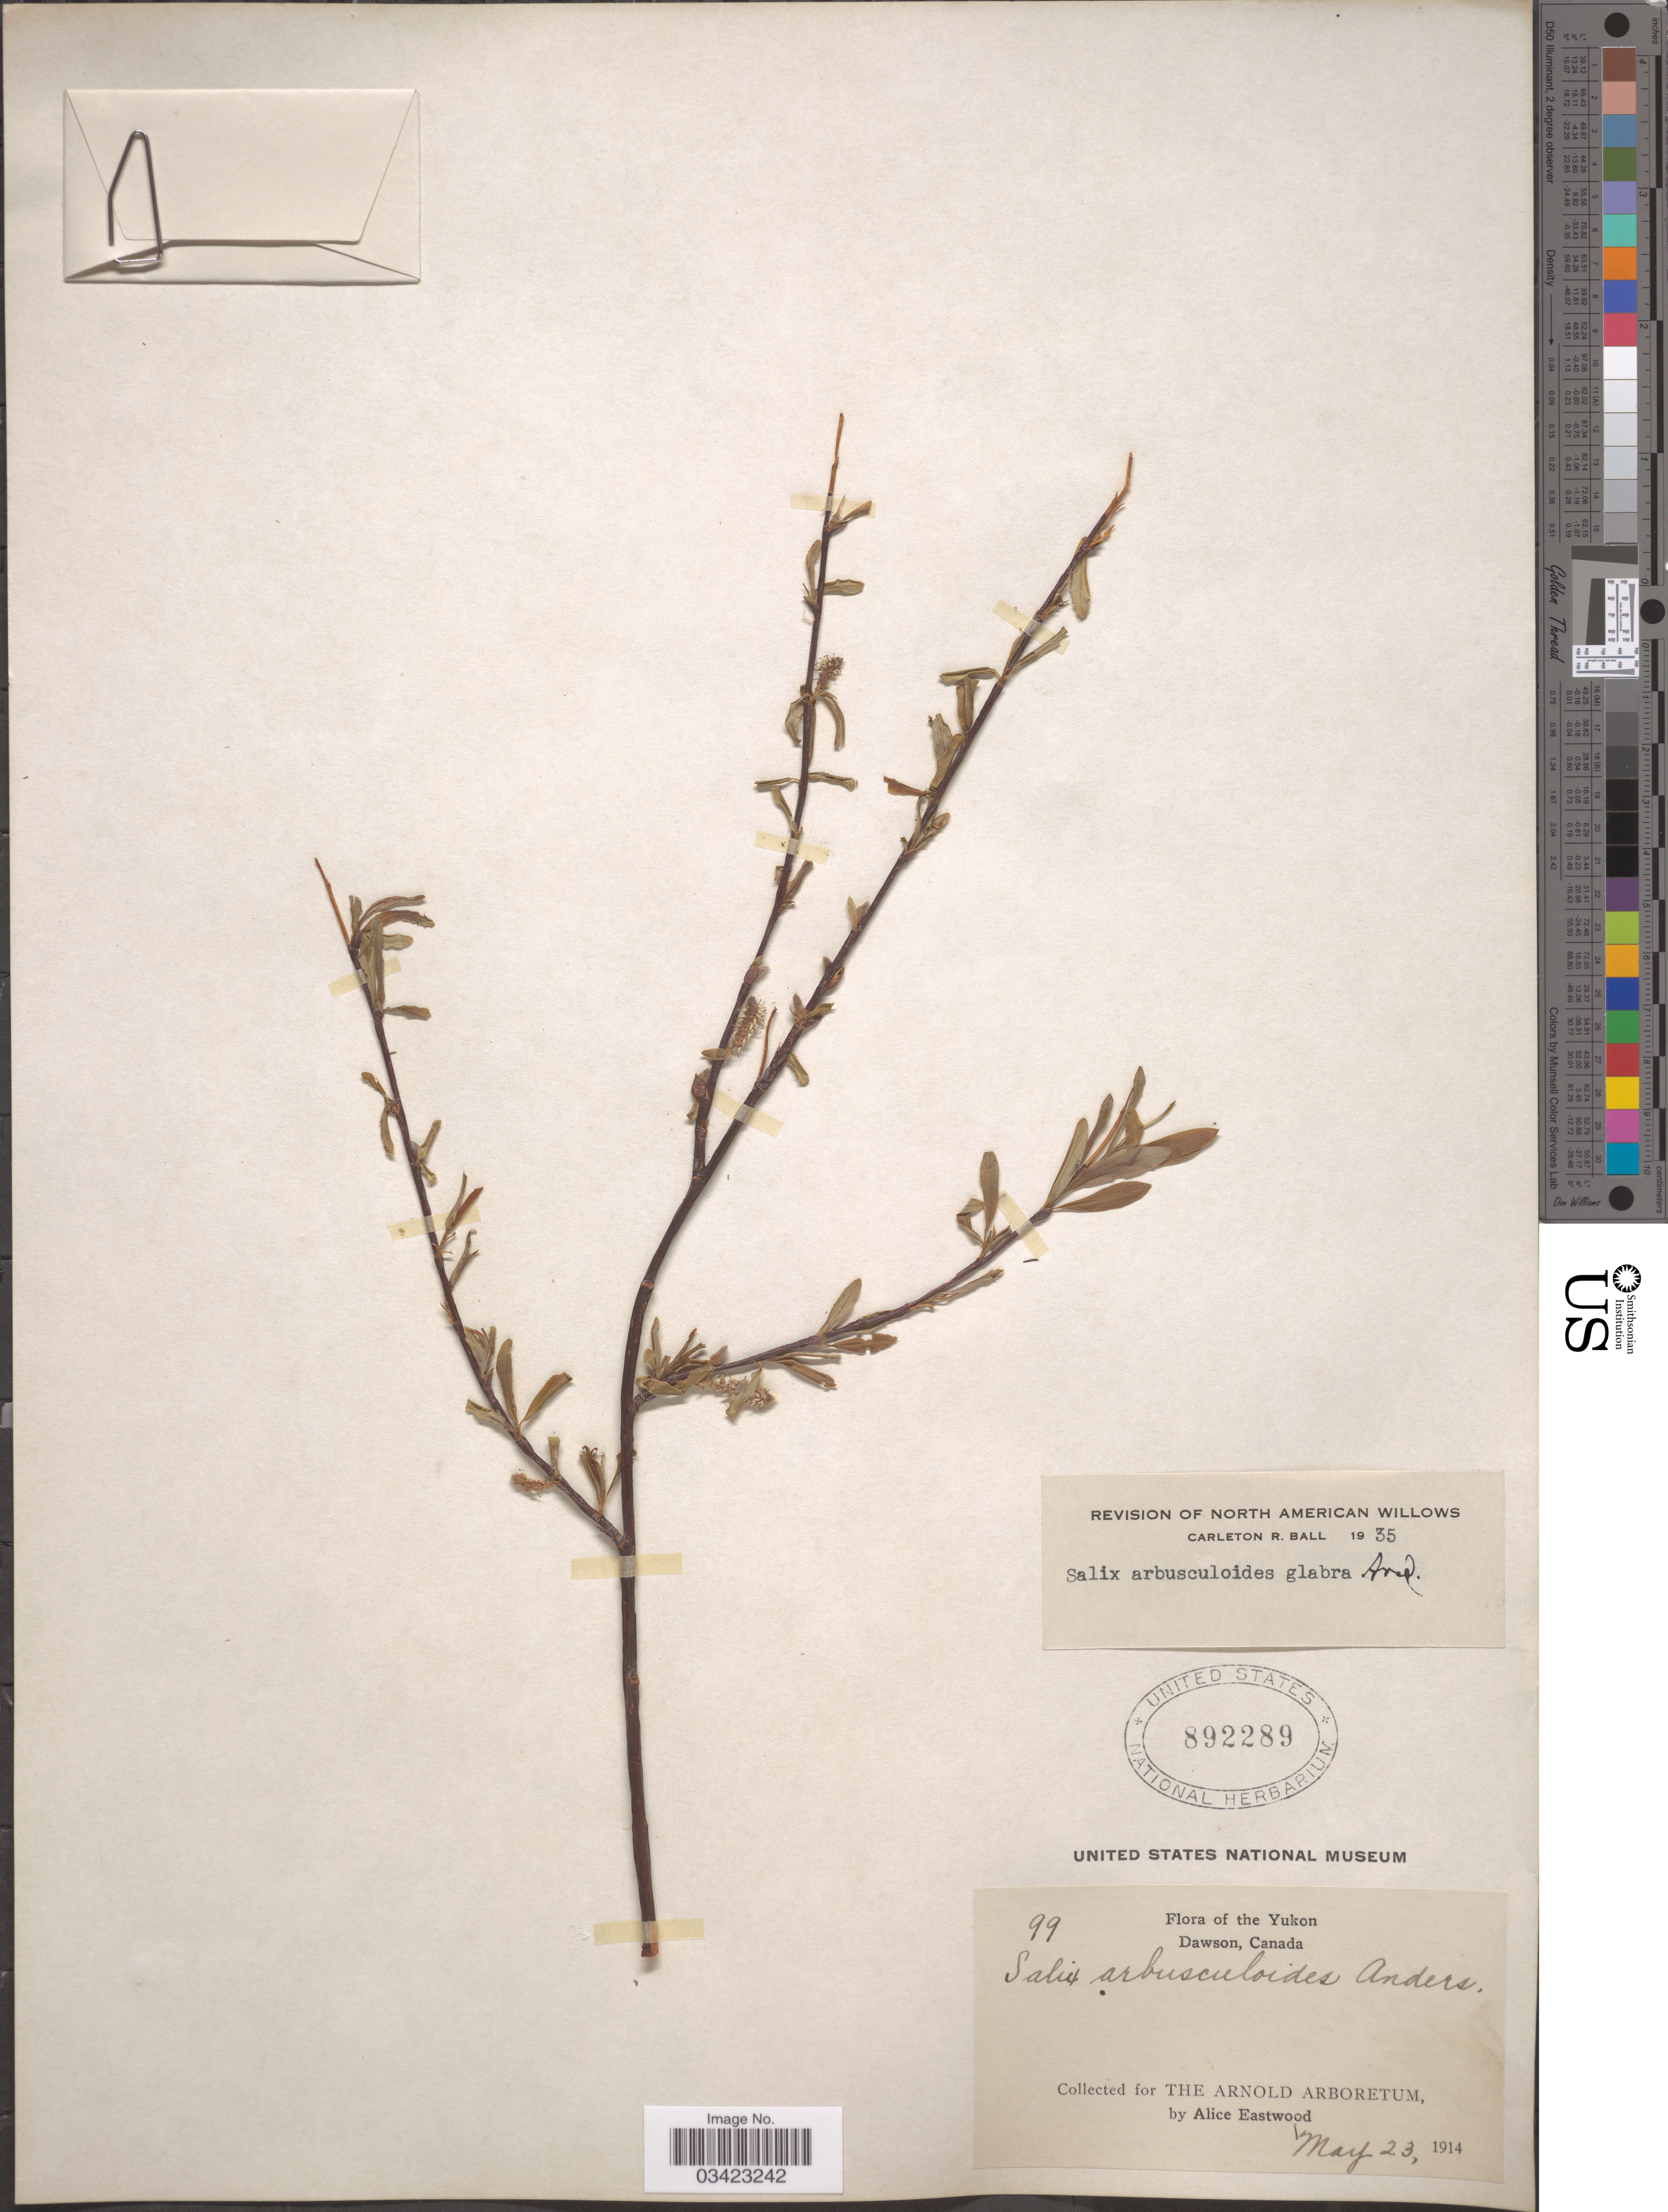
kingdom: Plantae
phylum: Tracheophyta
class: Magnoliopsida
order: Malpighiales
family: Salicaceae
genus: Salix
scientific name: Salix arbusculoides var. glabra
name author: Andersson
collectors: A. Eastwood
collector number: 99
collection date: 1914-05-23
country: Canada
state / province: Yukon Territory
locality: Yukon, Dawson.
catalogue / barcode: US 892289